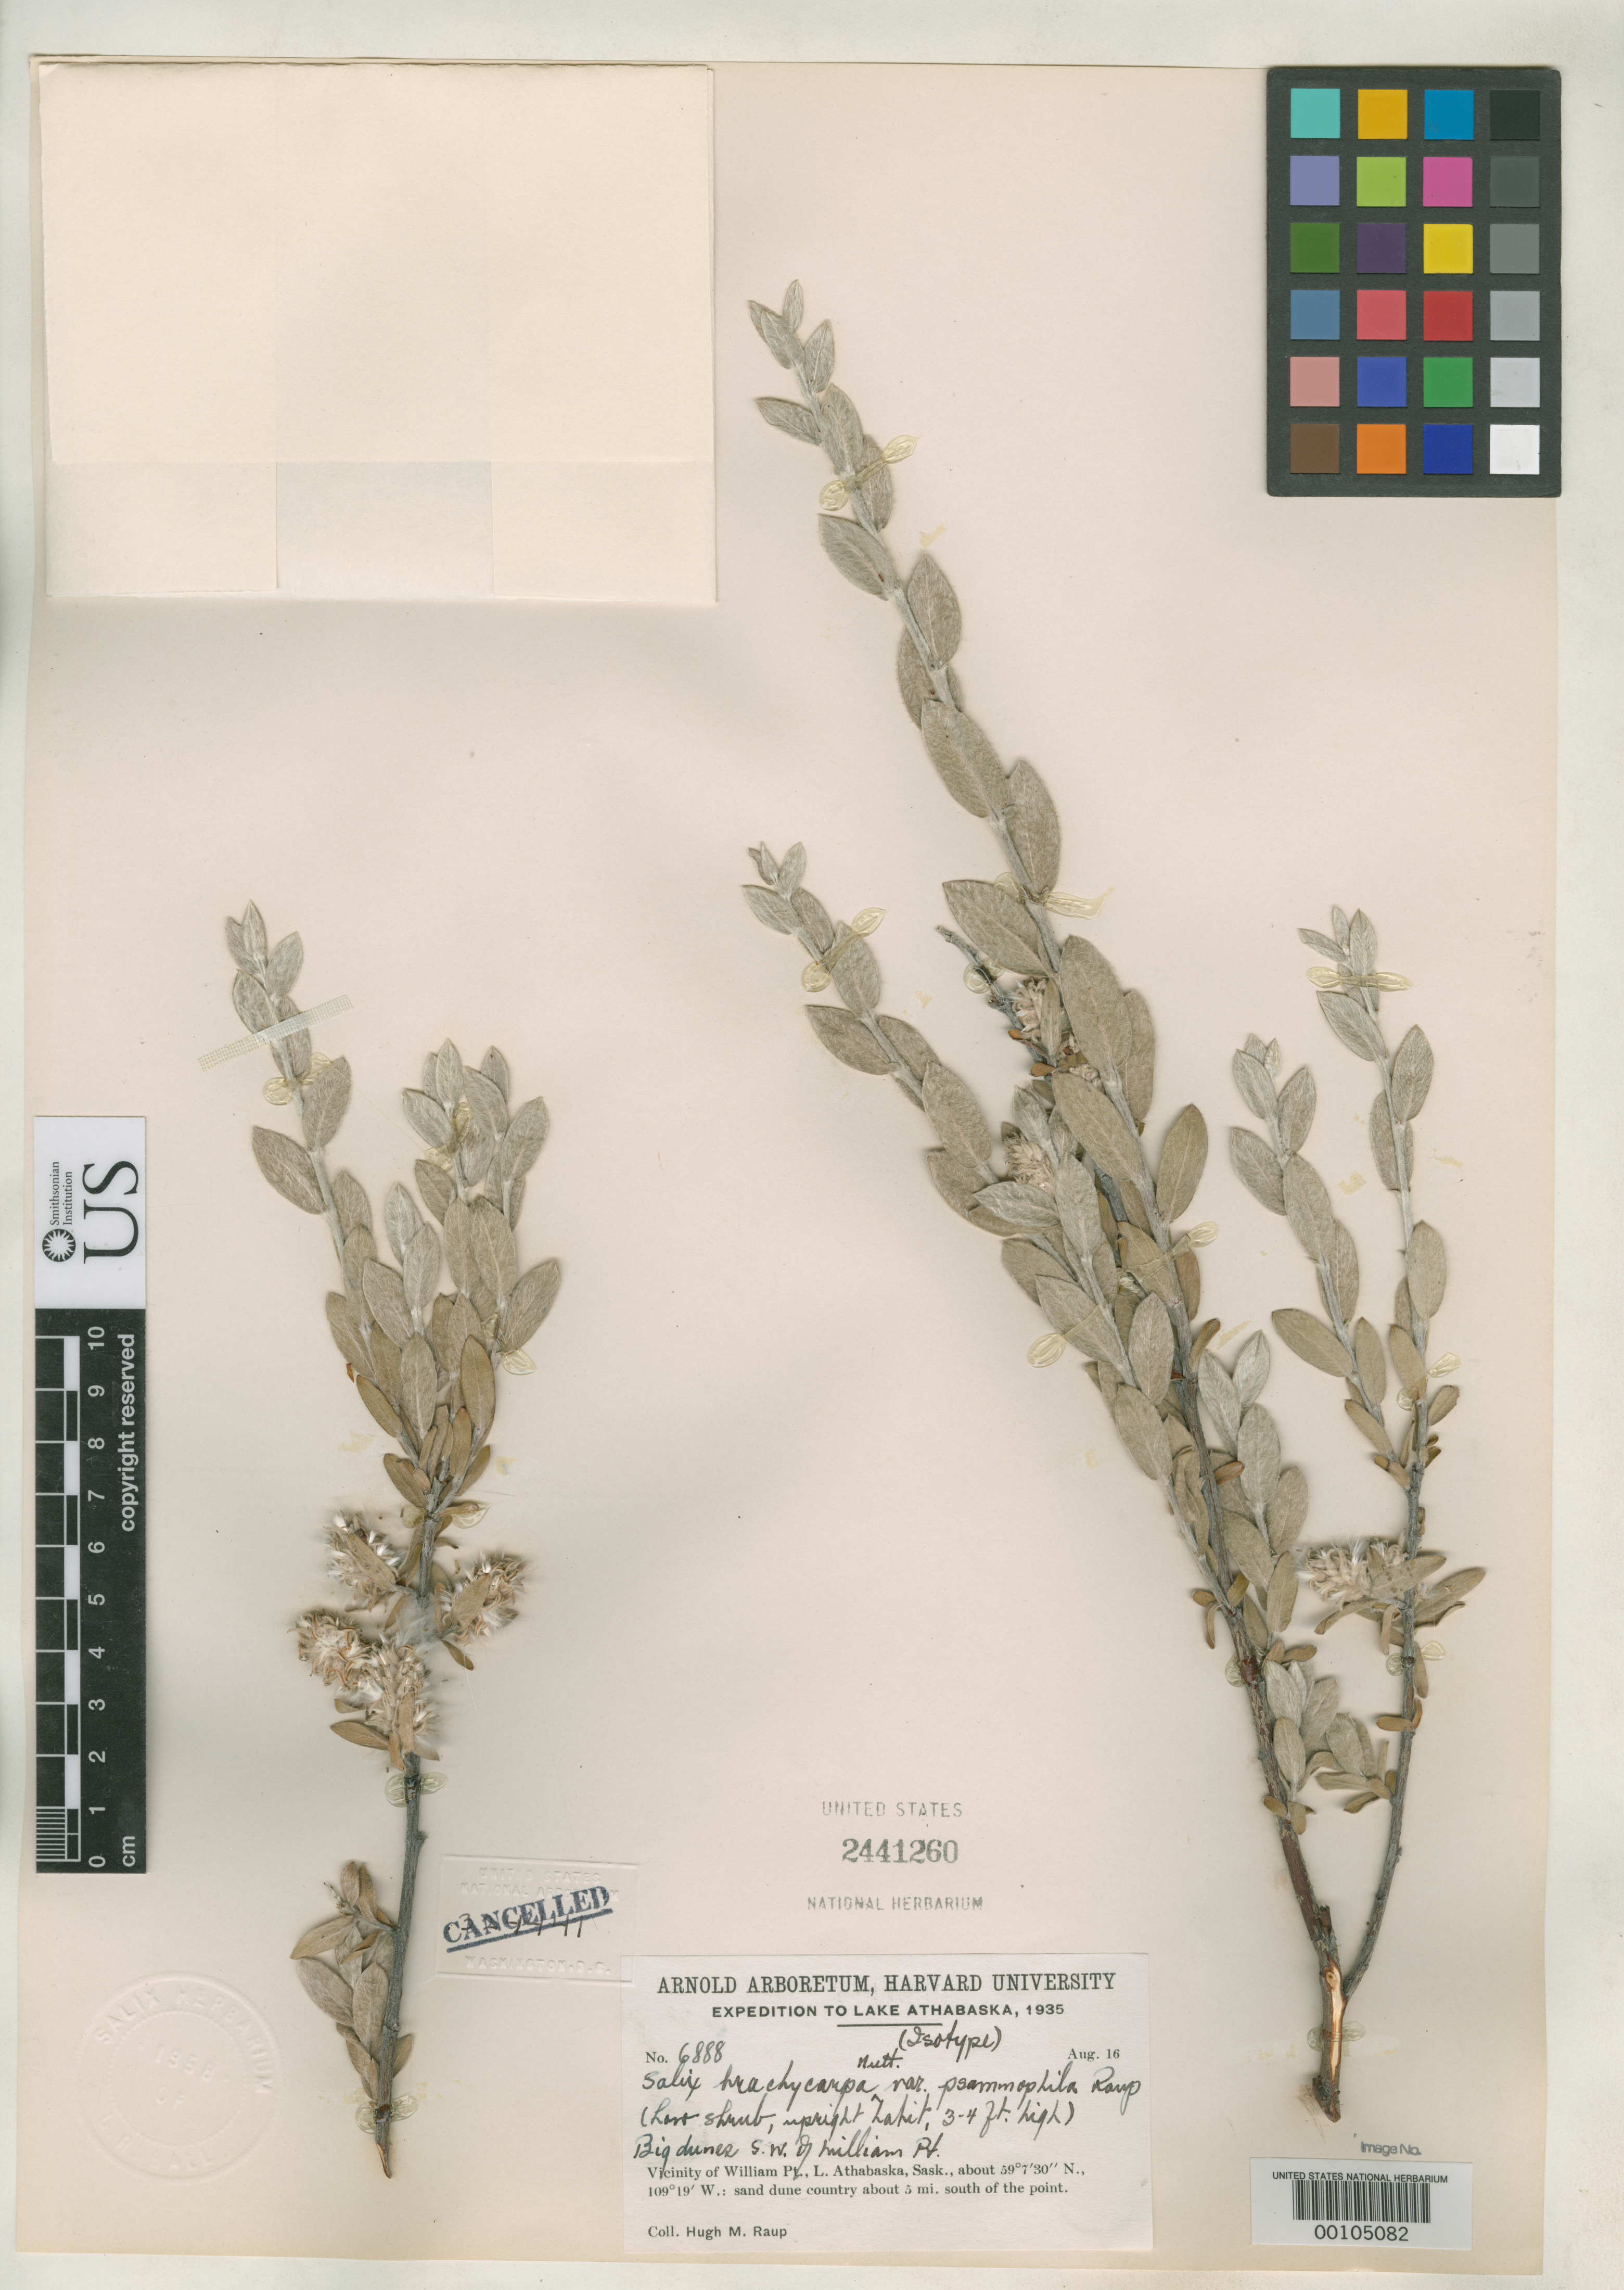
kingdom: Plantae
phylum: Tracheophyta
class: Magnoliopsida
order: Malpighiales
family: Salicaceae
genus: Salix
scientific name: Salix brachycarpa var. psammophila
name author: Raup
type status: Isotype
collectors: H. Raup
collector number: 6888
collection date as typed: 16 Aug 1935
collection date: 1935-08-16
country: Canada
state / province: Saskatchewan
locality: S shore of Lake Athabaska.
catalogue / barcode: US 2441260